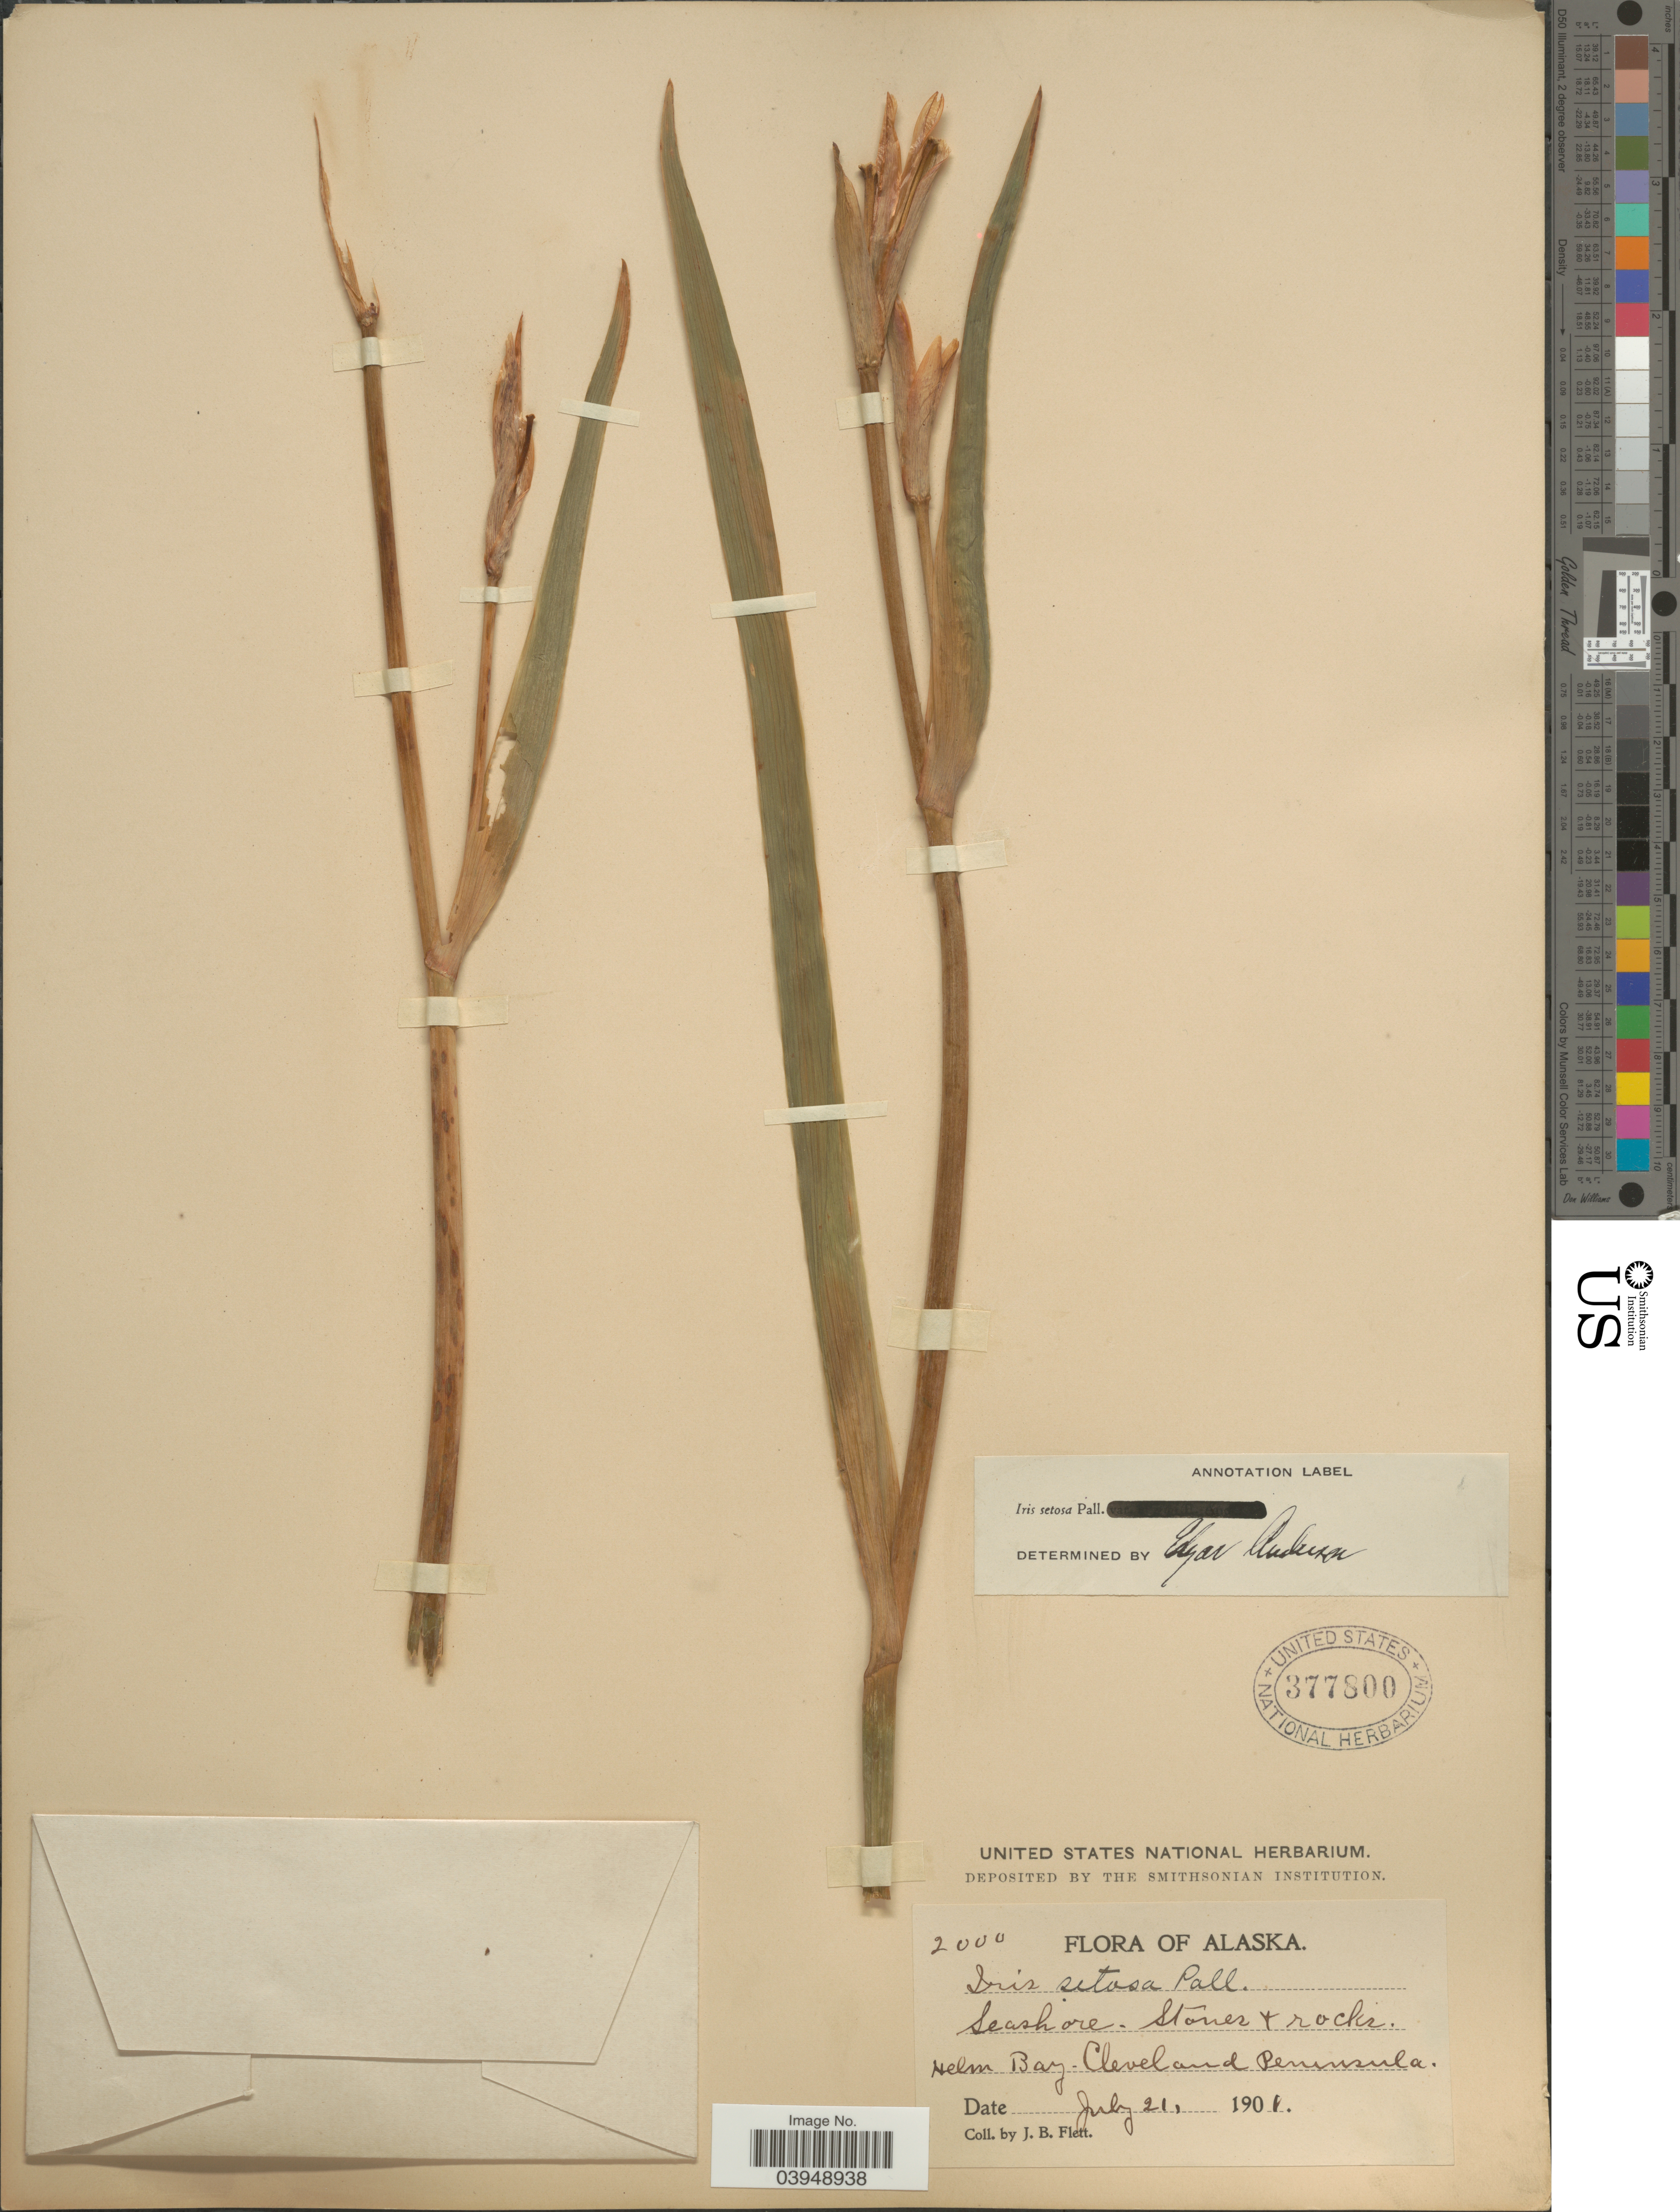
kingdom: Plantae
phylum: Tracheophyta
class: Liliopsida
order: Asparagales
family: Iridaceae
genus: Iris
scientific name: Iris setosa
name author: Pall. ex Link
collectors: J. Flett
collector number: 2000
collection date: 1901-07-21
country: United States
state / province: Alaska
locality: Helm Bay. Cleveland Peninsula.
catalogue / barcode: US 377800